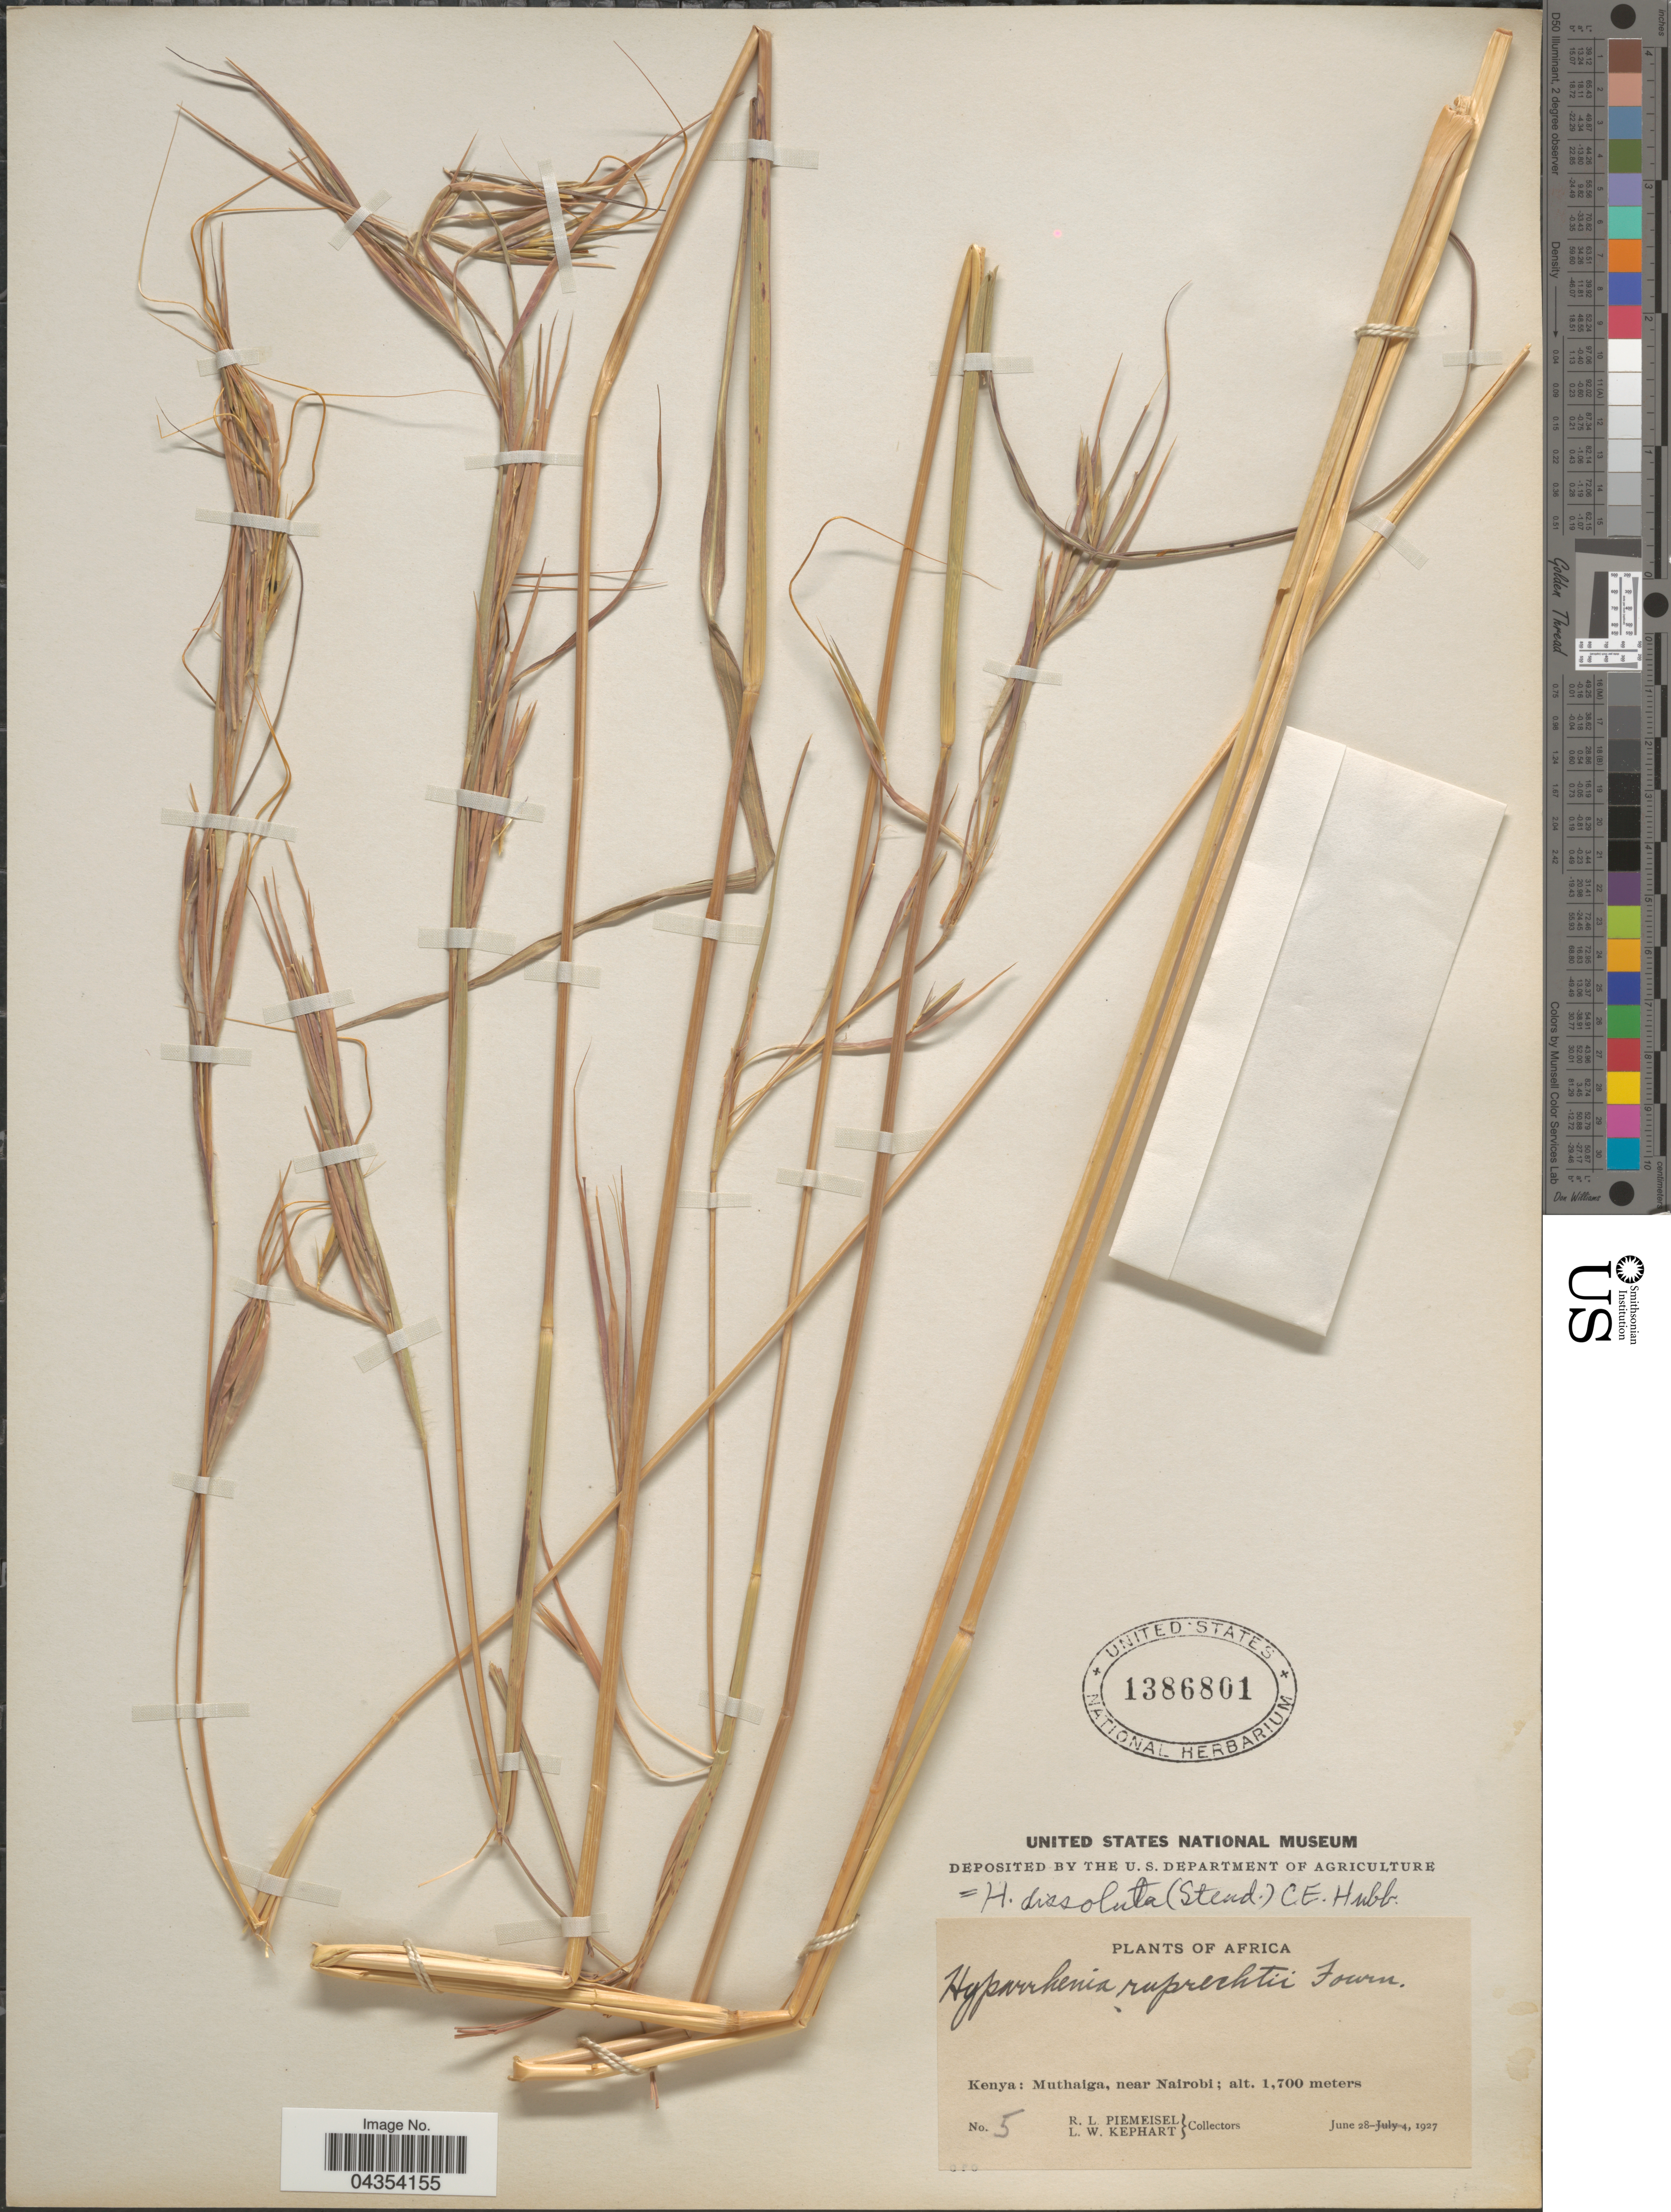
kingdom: Plantae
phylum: Tracheophyta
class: Liliopsida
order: Poales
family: Poaceae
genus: Hyperthelia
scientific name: Hyperthelia dissoluta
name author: (Nees ex Steud.) Clayton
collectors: R. L. Piemeisel & L. W. Kephart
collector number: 5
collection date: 1927-06-28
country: Kenya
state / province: Nairobi Area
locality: Muthaiga, near Nairobi.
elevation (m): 1700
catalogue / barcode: US 1386801